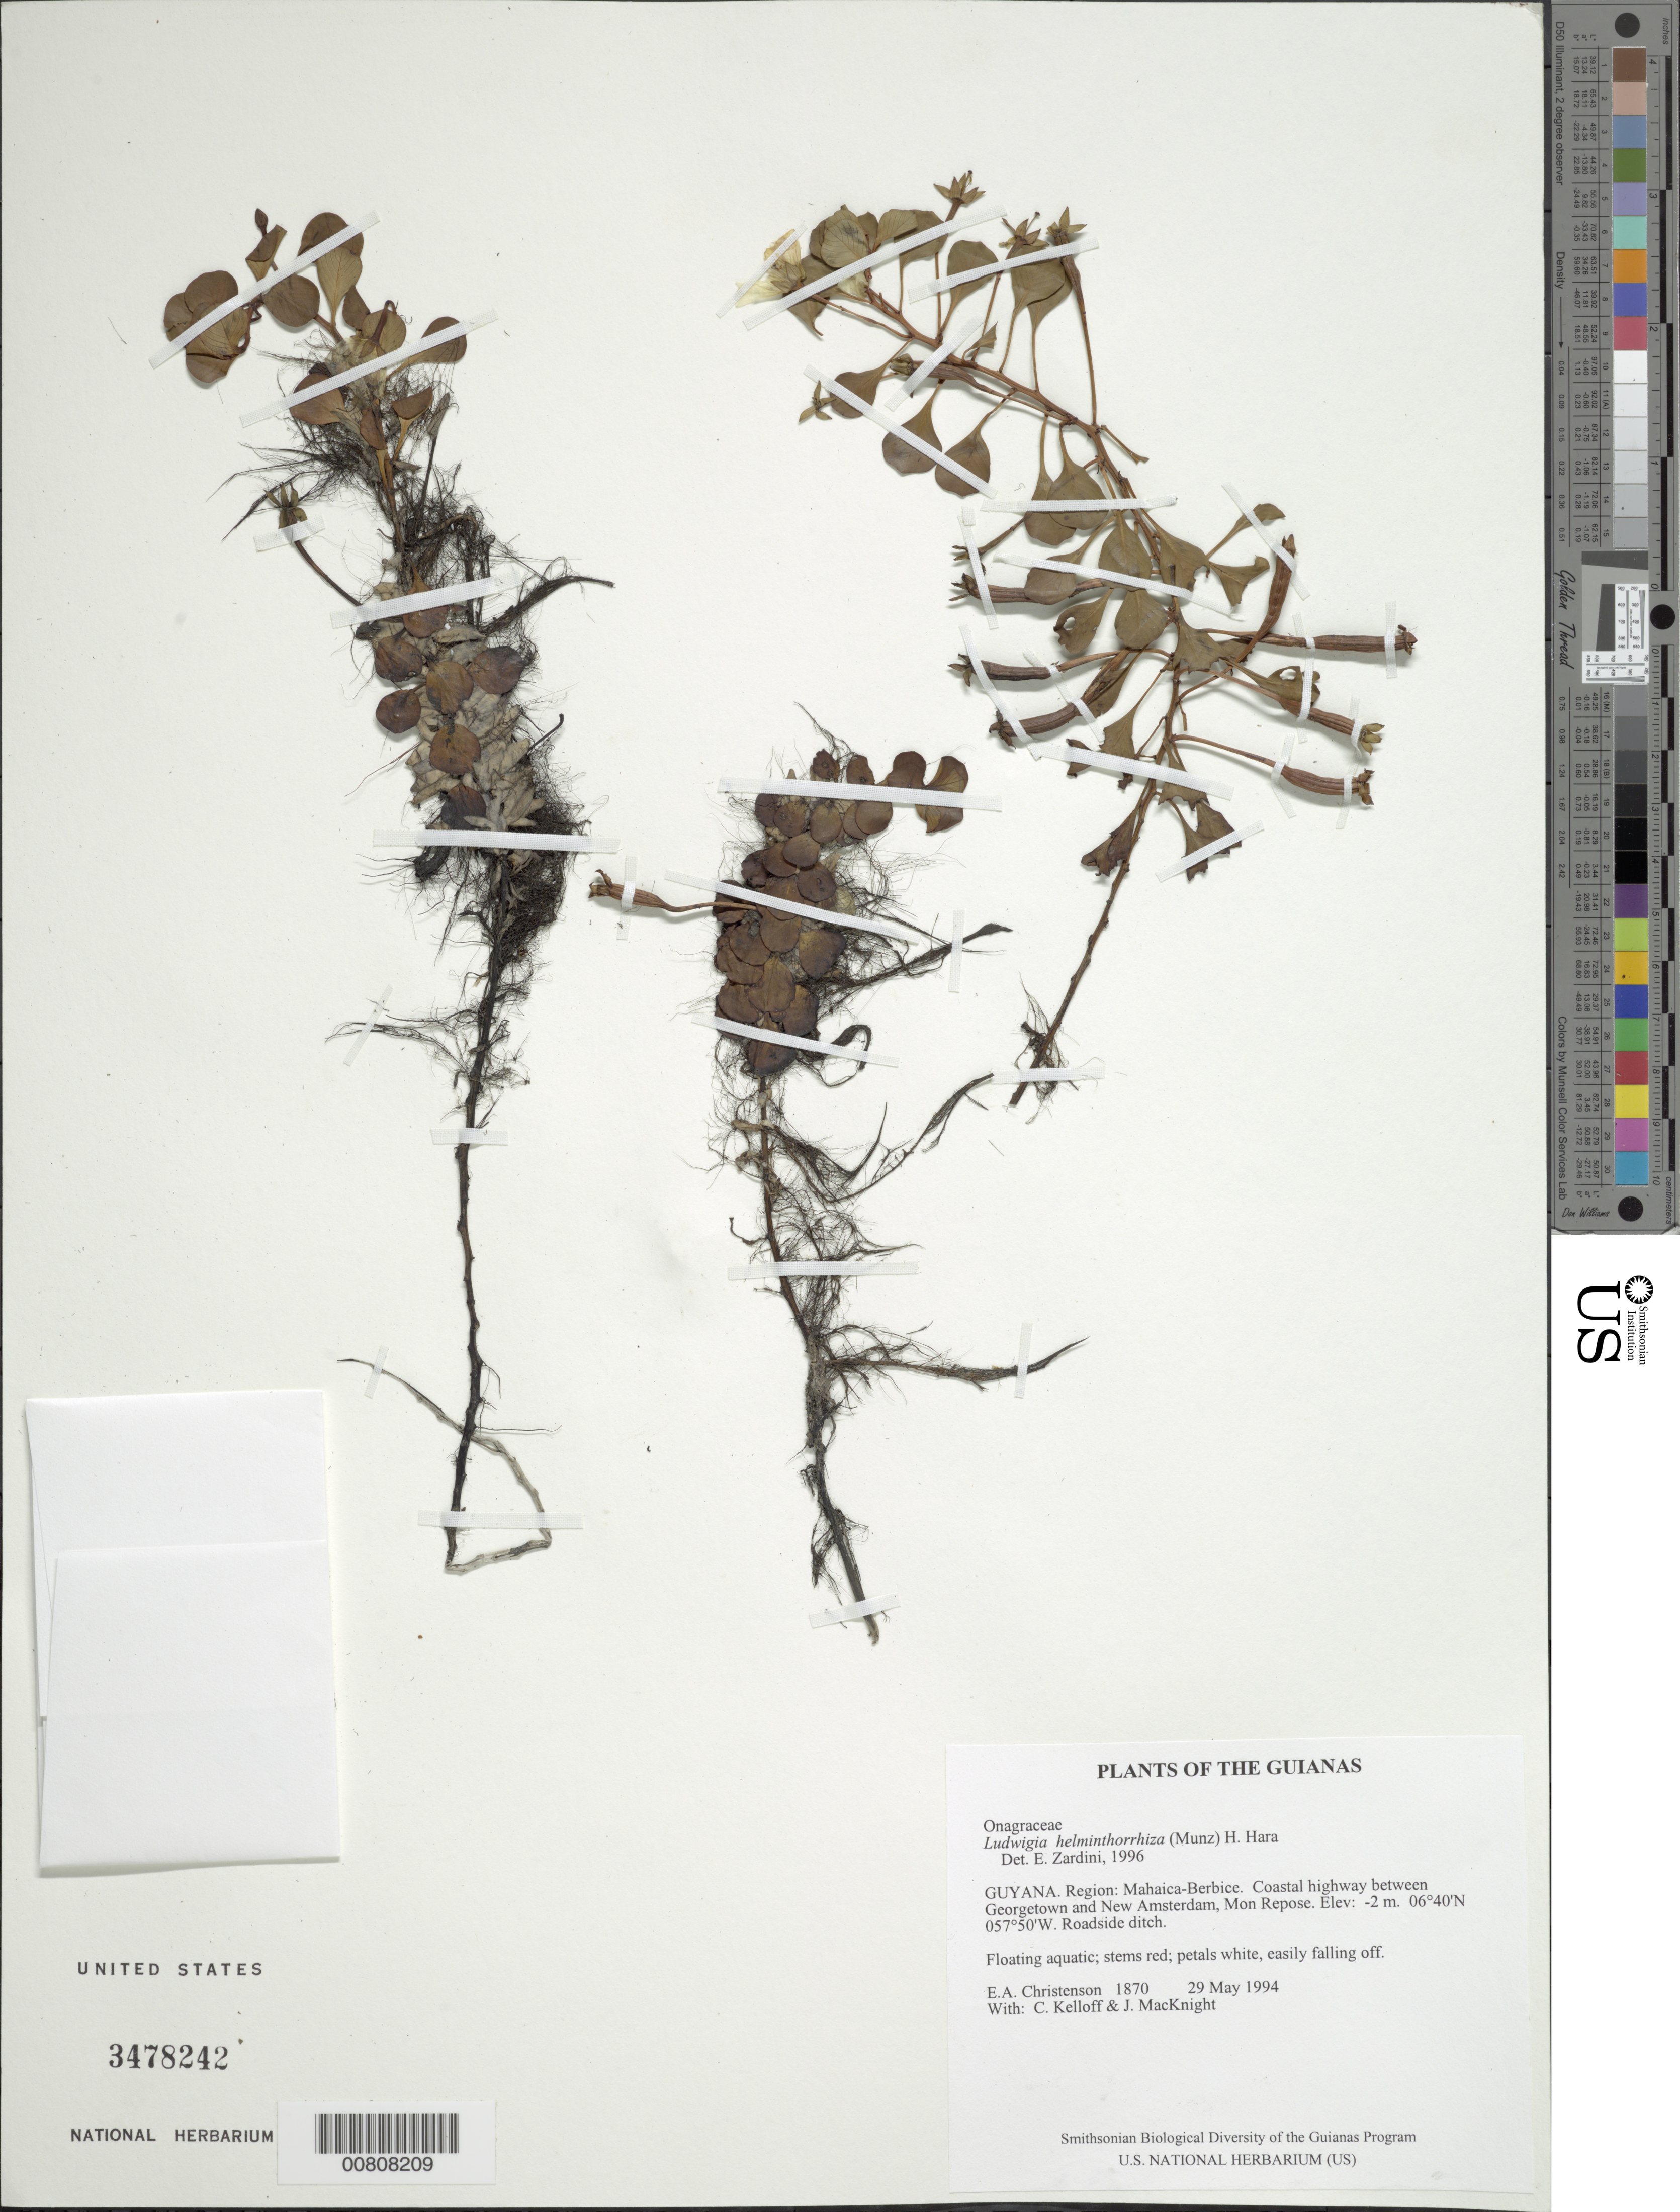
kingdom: Plantae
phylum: Tracheophyta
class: Magnoliopsida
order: Myrtales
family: Onagraceae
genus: Ludwigia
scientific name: Ludwigia helminthorrhiza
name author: (Mart.) H. Hara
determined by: Zardini, E. M.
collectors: E. A. Christenson, C. L. Kelloff & J. MacKnight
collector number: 1870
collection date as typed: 29 May 1994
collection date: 1994-05-29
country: Guyana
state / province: Mahaica-Berbice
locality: Coastal highway between Georgetown and New Amsterdam, Mon Repos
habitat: Roadside ditch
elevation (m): -2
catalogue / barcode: US 3478242